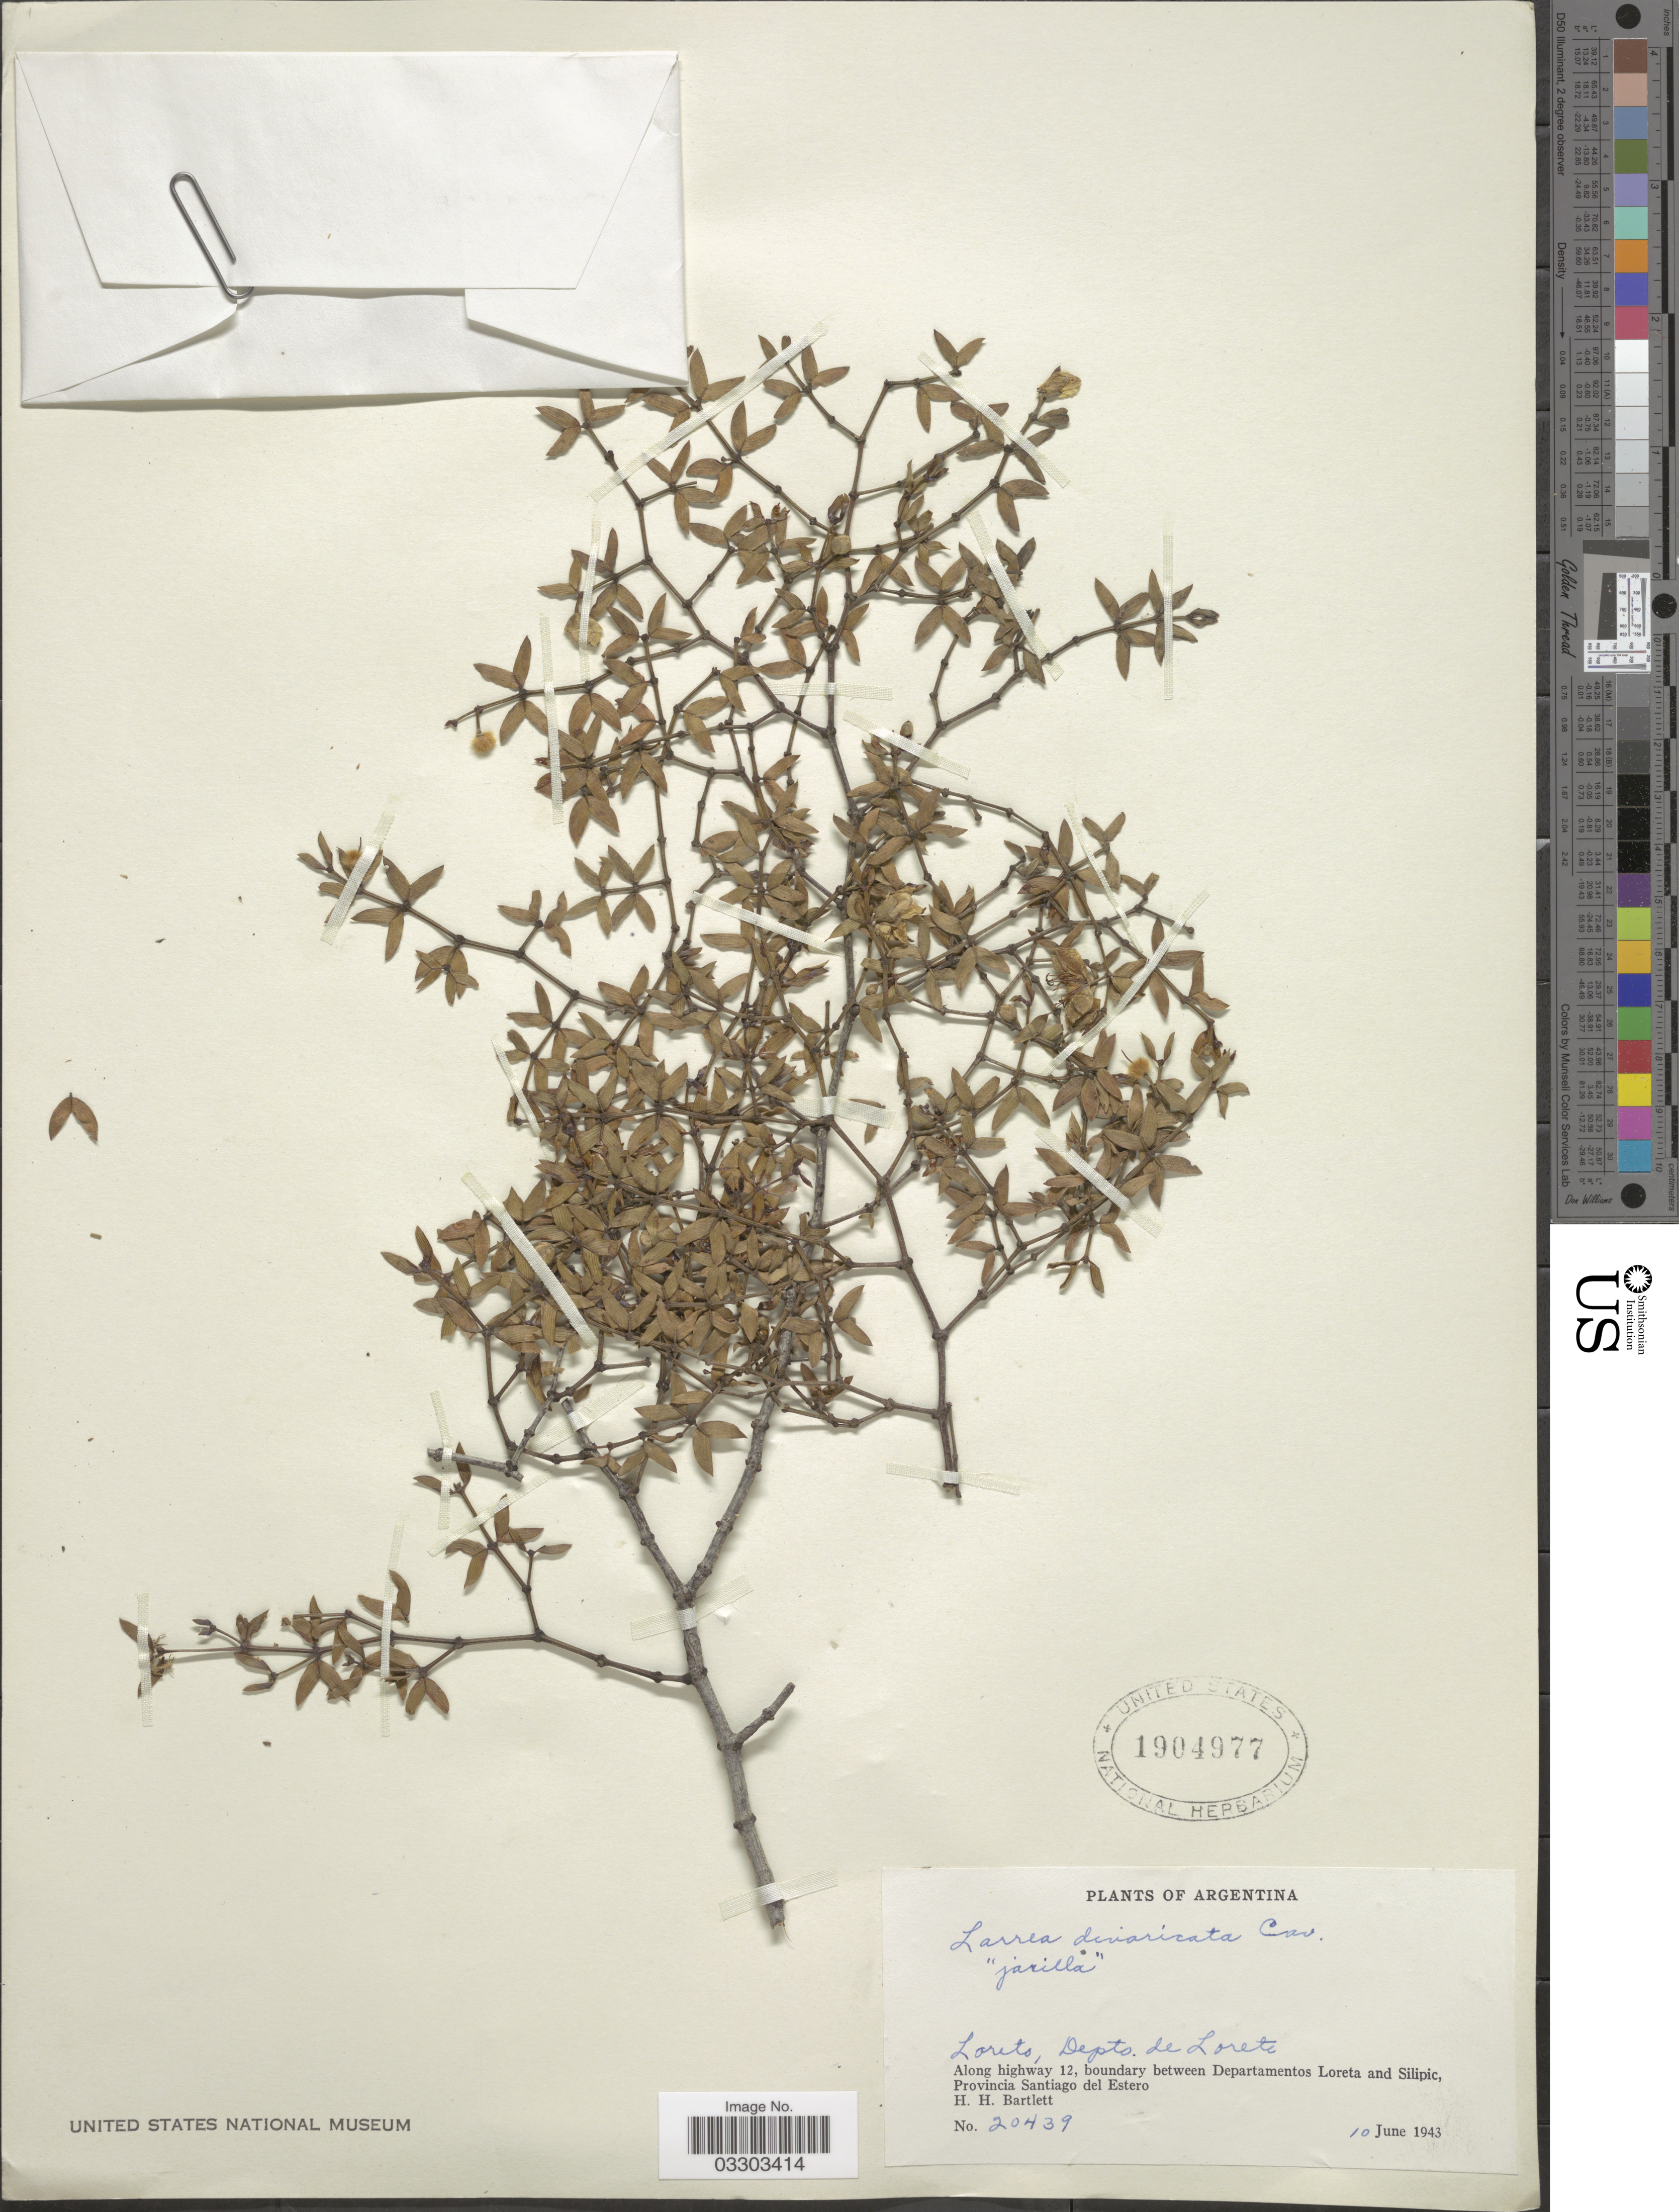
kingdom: Plantae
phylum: Tracheophyta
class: Magnoliopsida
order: Zygophyllales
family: Zygophyllaceae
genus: Larrea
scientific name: Larrea divaricata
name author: Cav.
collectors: H. H. Bartlett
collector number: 20439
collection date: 1943-06-10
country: Peru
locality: Depto. de Loreto. Along highway 12, boundary between Departamentos Loreta and Silipic, Provincia Santiago del Estero.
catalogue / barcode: US 1904977